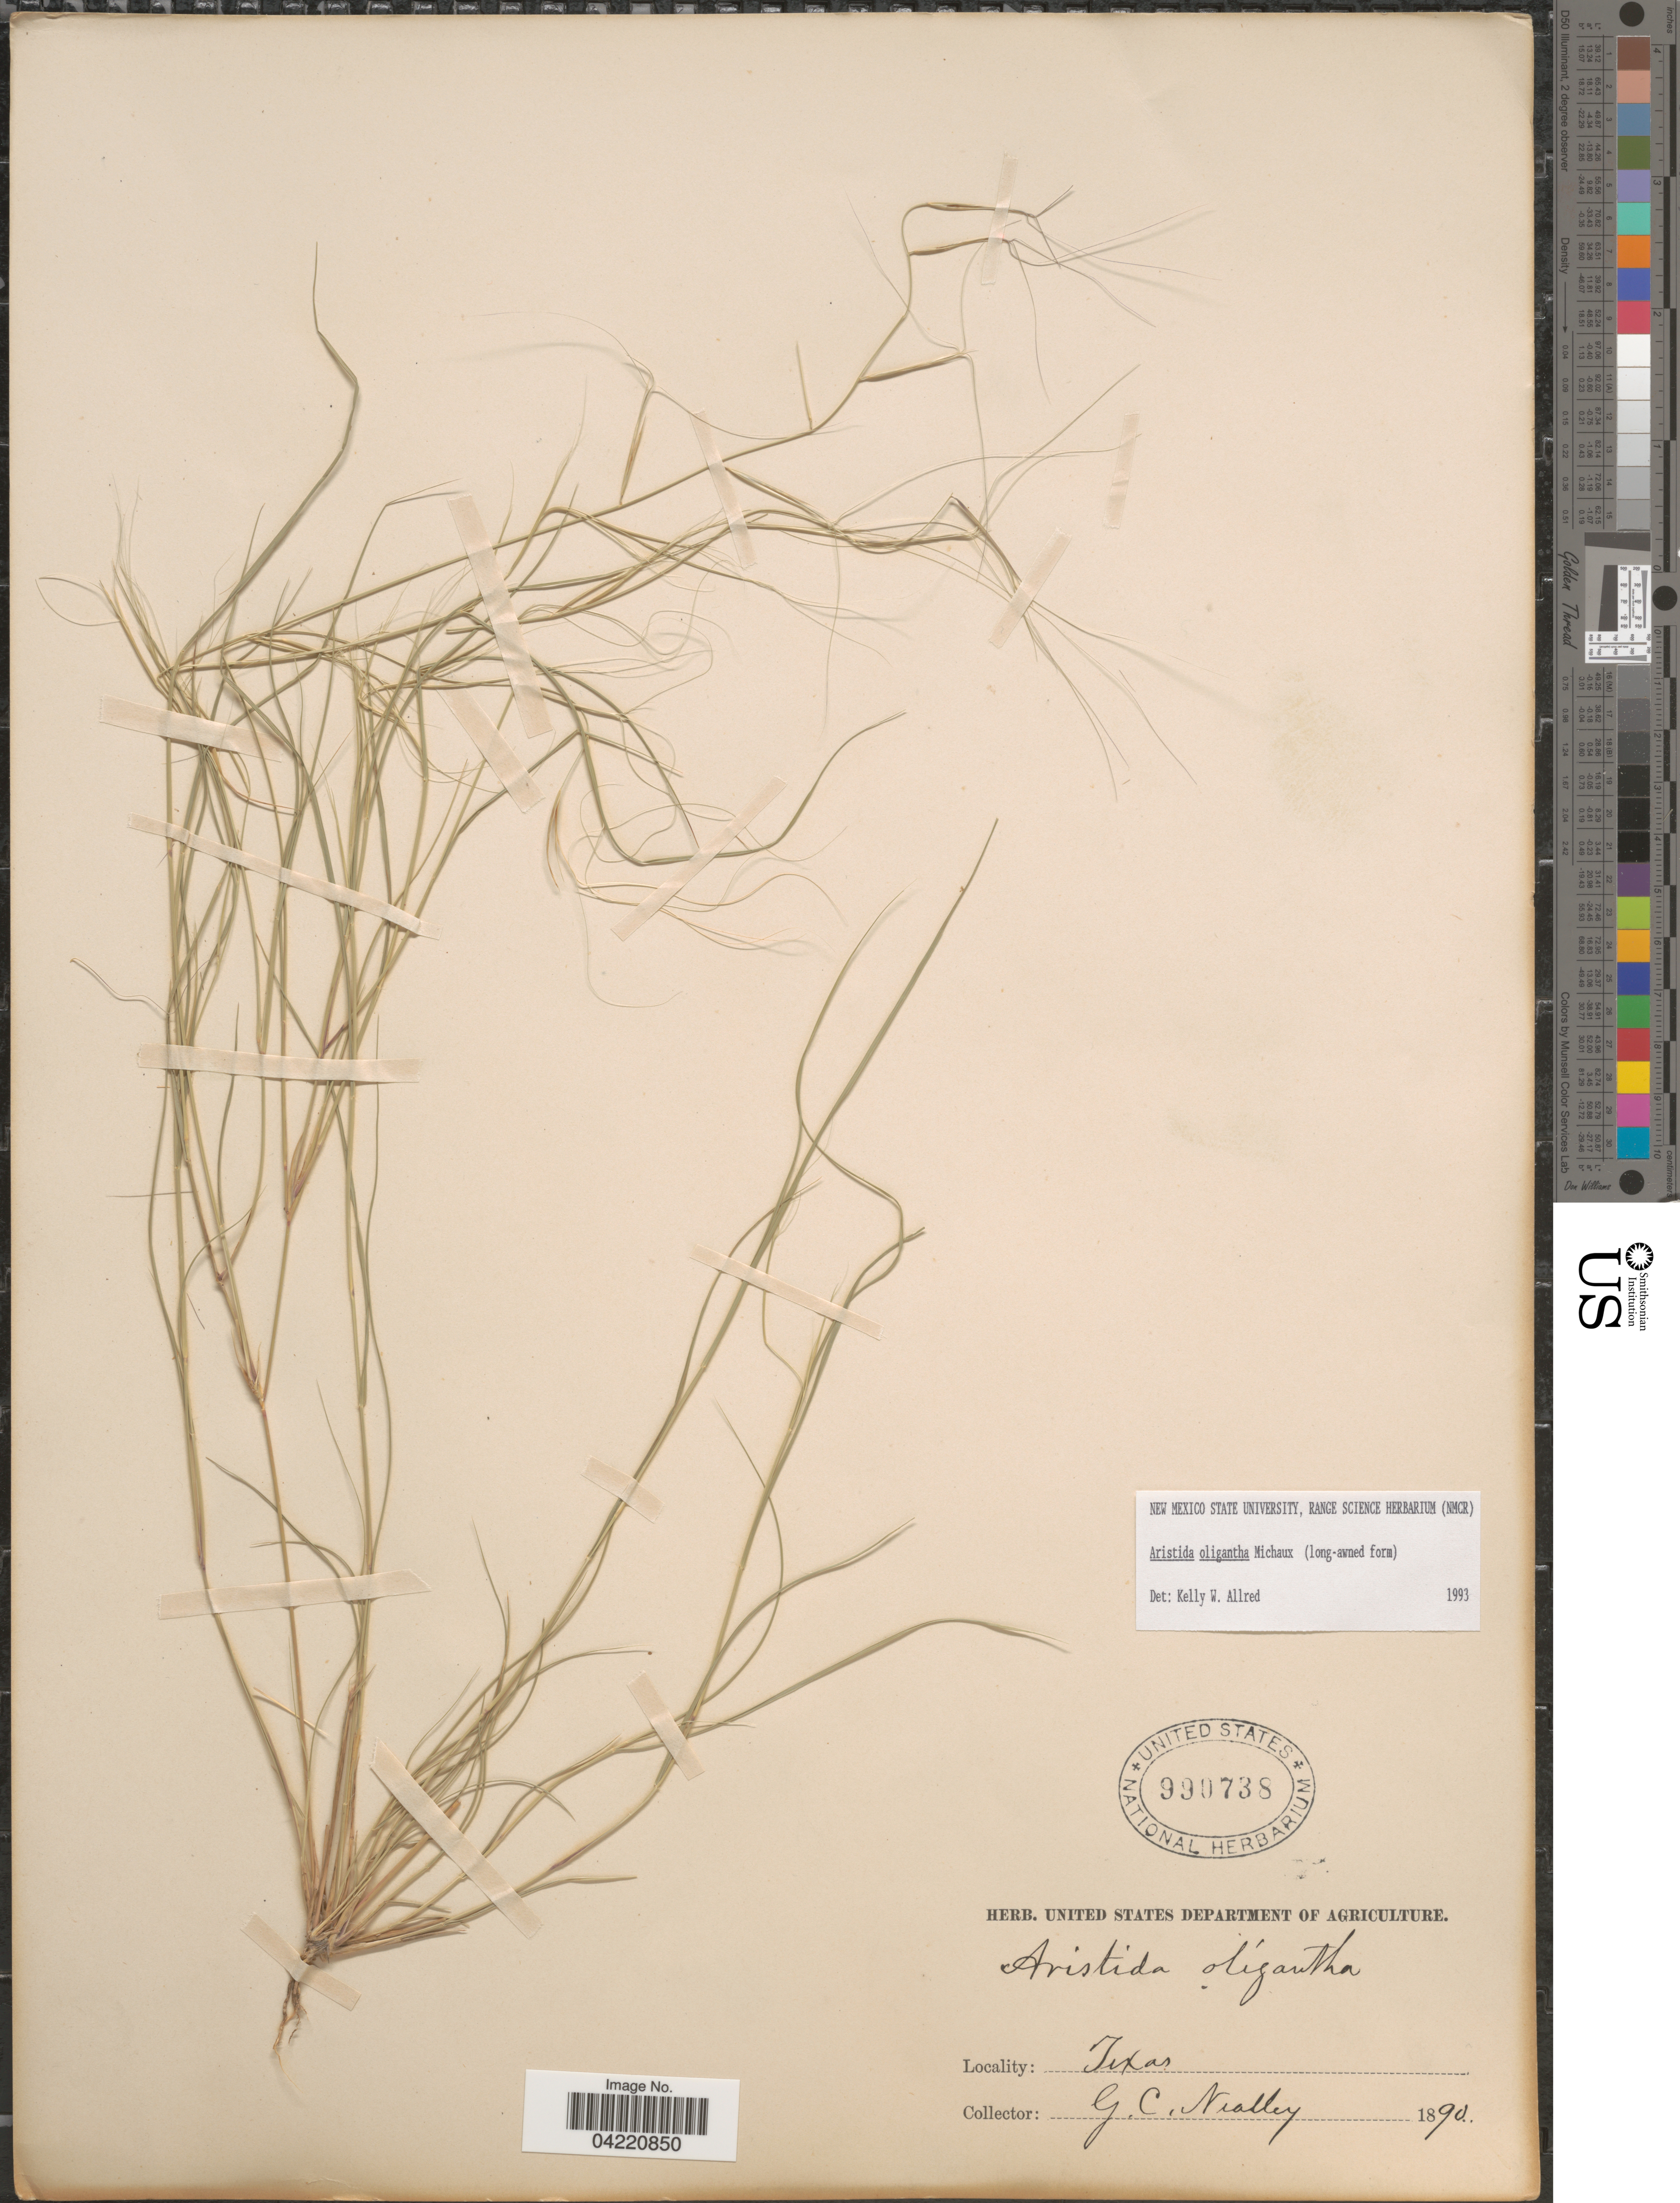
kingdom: Plantae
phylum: Tracheophyta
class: Liliopsida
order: Poales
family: Poaceae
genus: Aristida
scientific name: Aristida oligantha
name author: Michx.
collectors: G. C. Nealley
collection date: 1890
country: United States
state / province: Texas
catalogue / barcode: US 990738